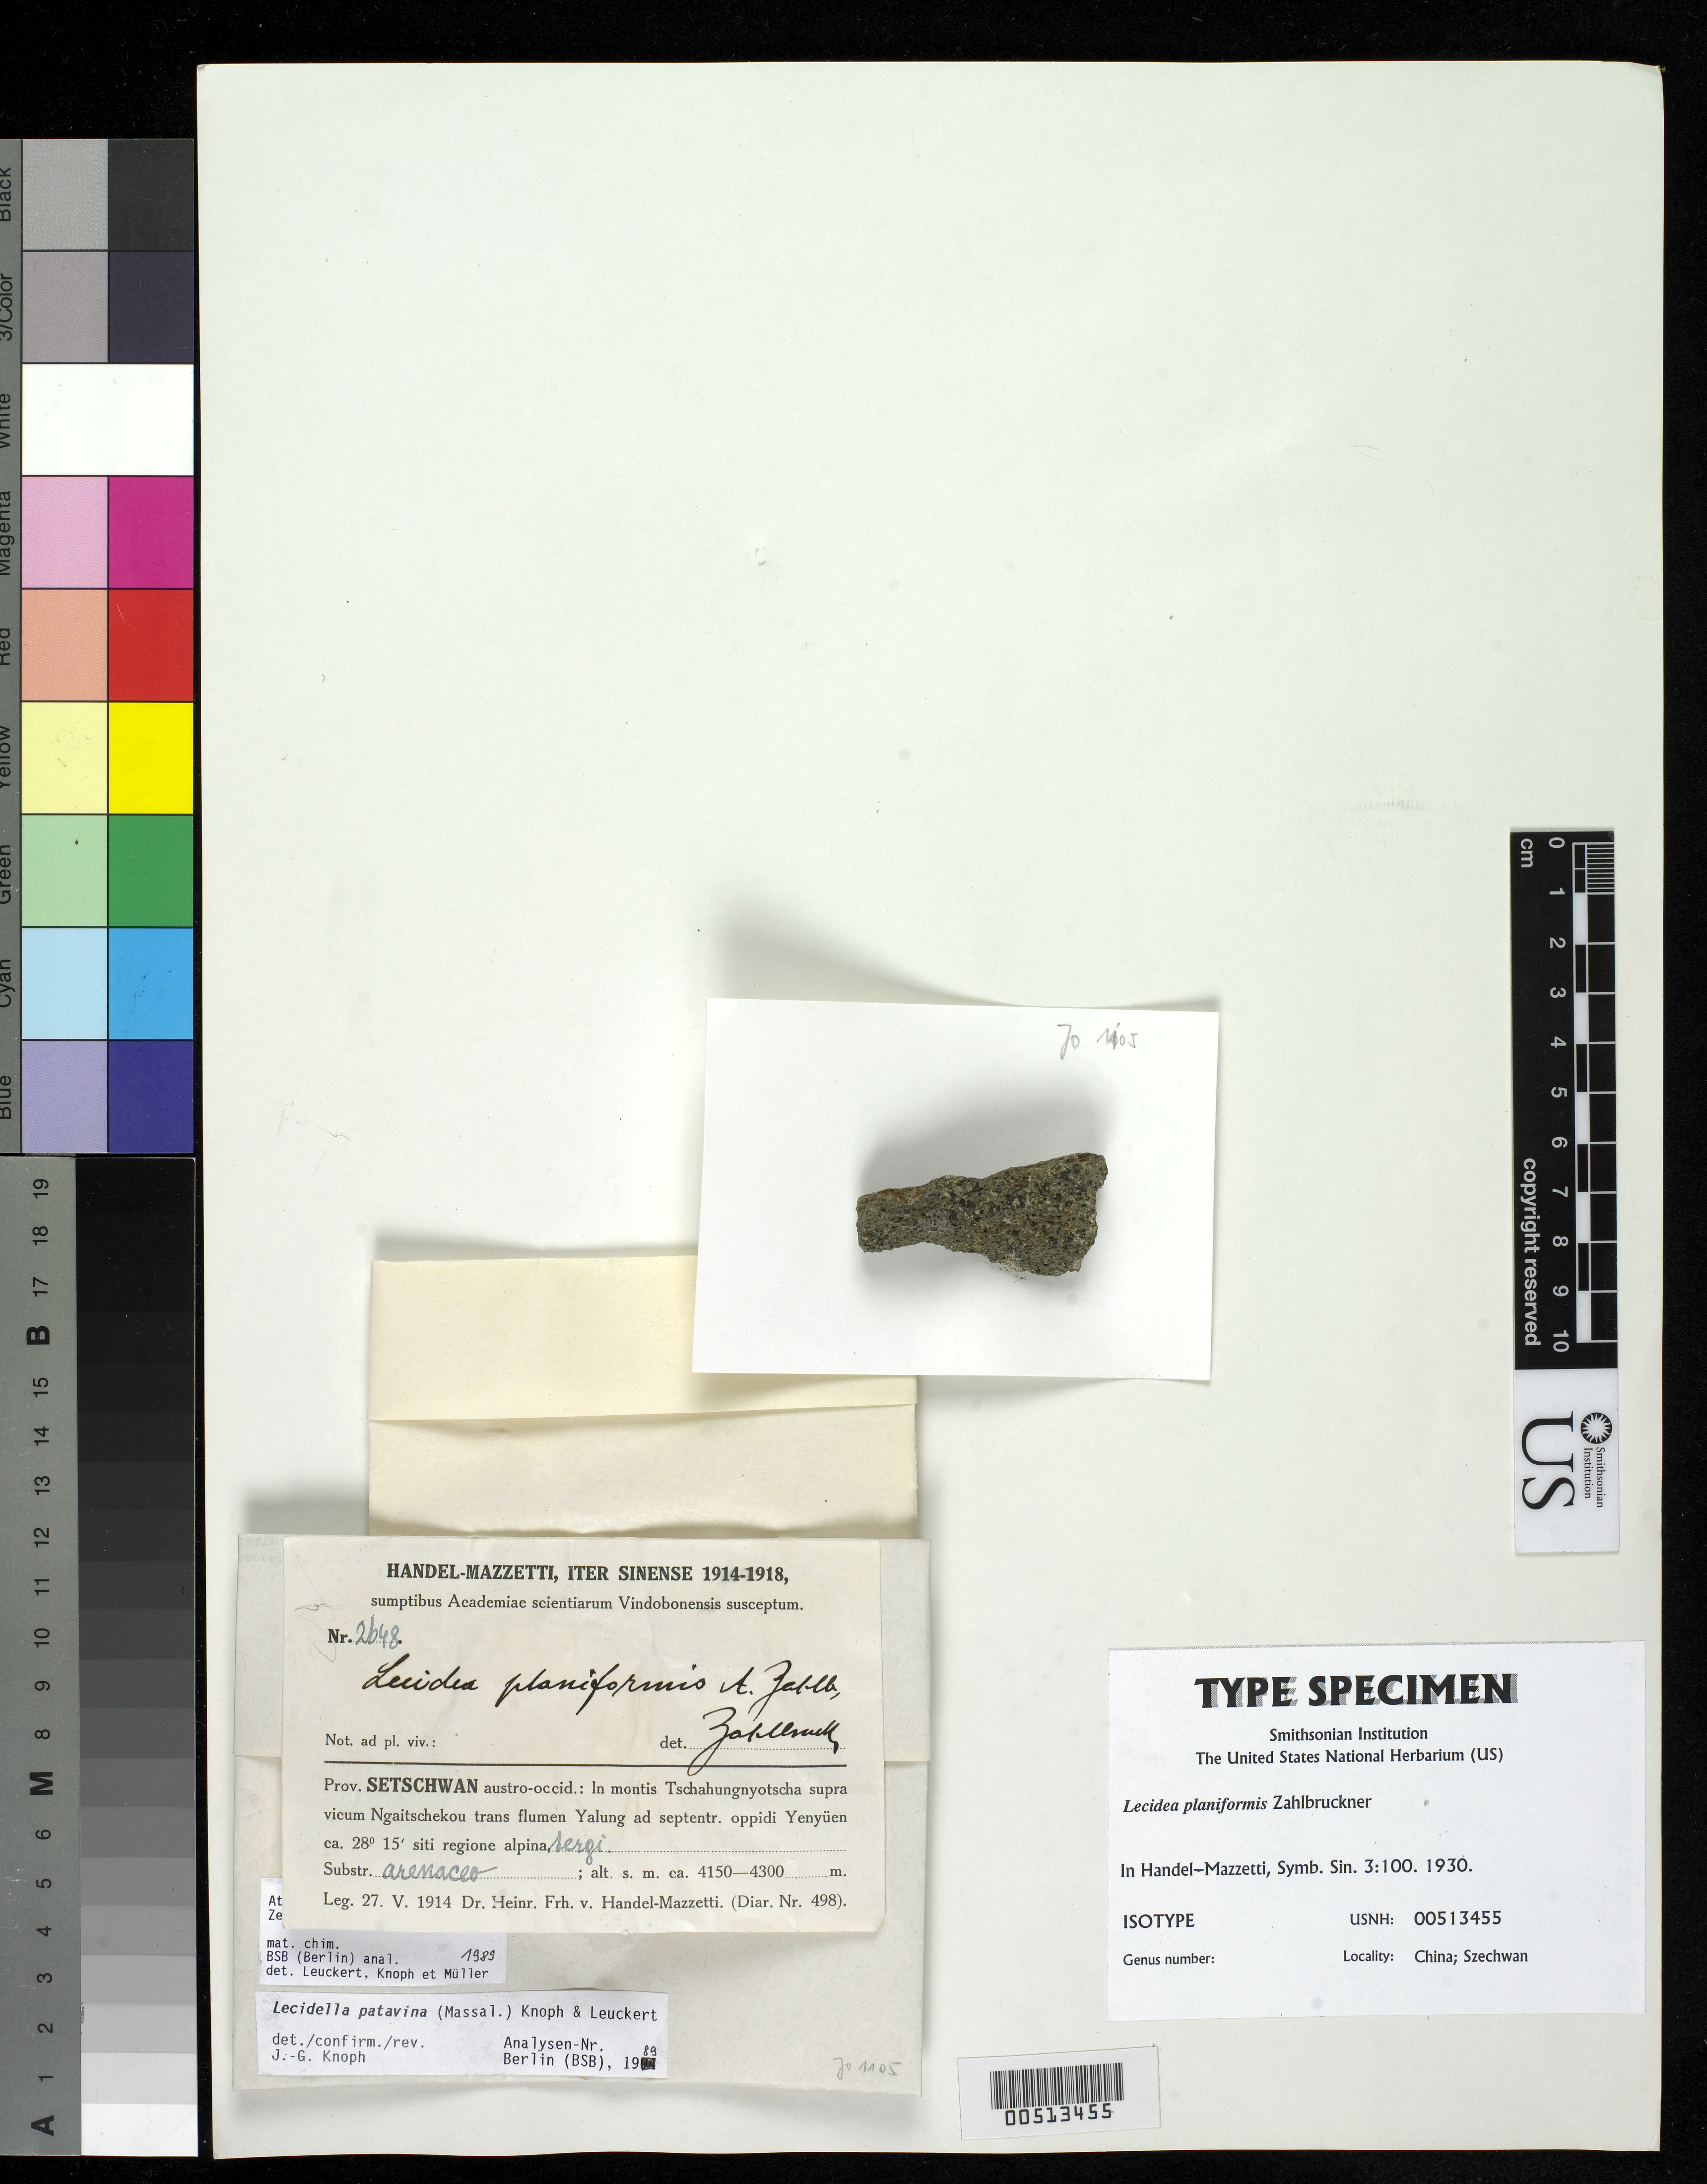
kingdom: Fungi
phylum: Ascomycota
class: Lecanoromycetes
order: Lecideales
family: Lecideaceae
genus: Lecidea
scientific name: Lecidea planiformis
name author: Zahlbr. in Hand.-Mazz.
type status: Isotype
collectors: H. Handel-Mazzetti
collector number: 2648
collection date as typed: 27 May 1914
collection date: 1914-05-27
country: China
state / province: Sichuan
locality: In Montis Tschahungnyotscha supra vicum Ngaitschekou trans flumen Yalung ad septentr. oppidi Yenyuen. [On Tschahungnyotscha Mountain(s) above the village of Ngaitschekou across the Yalung River to the N of the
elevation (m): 4150